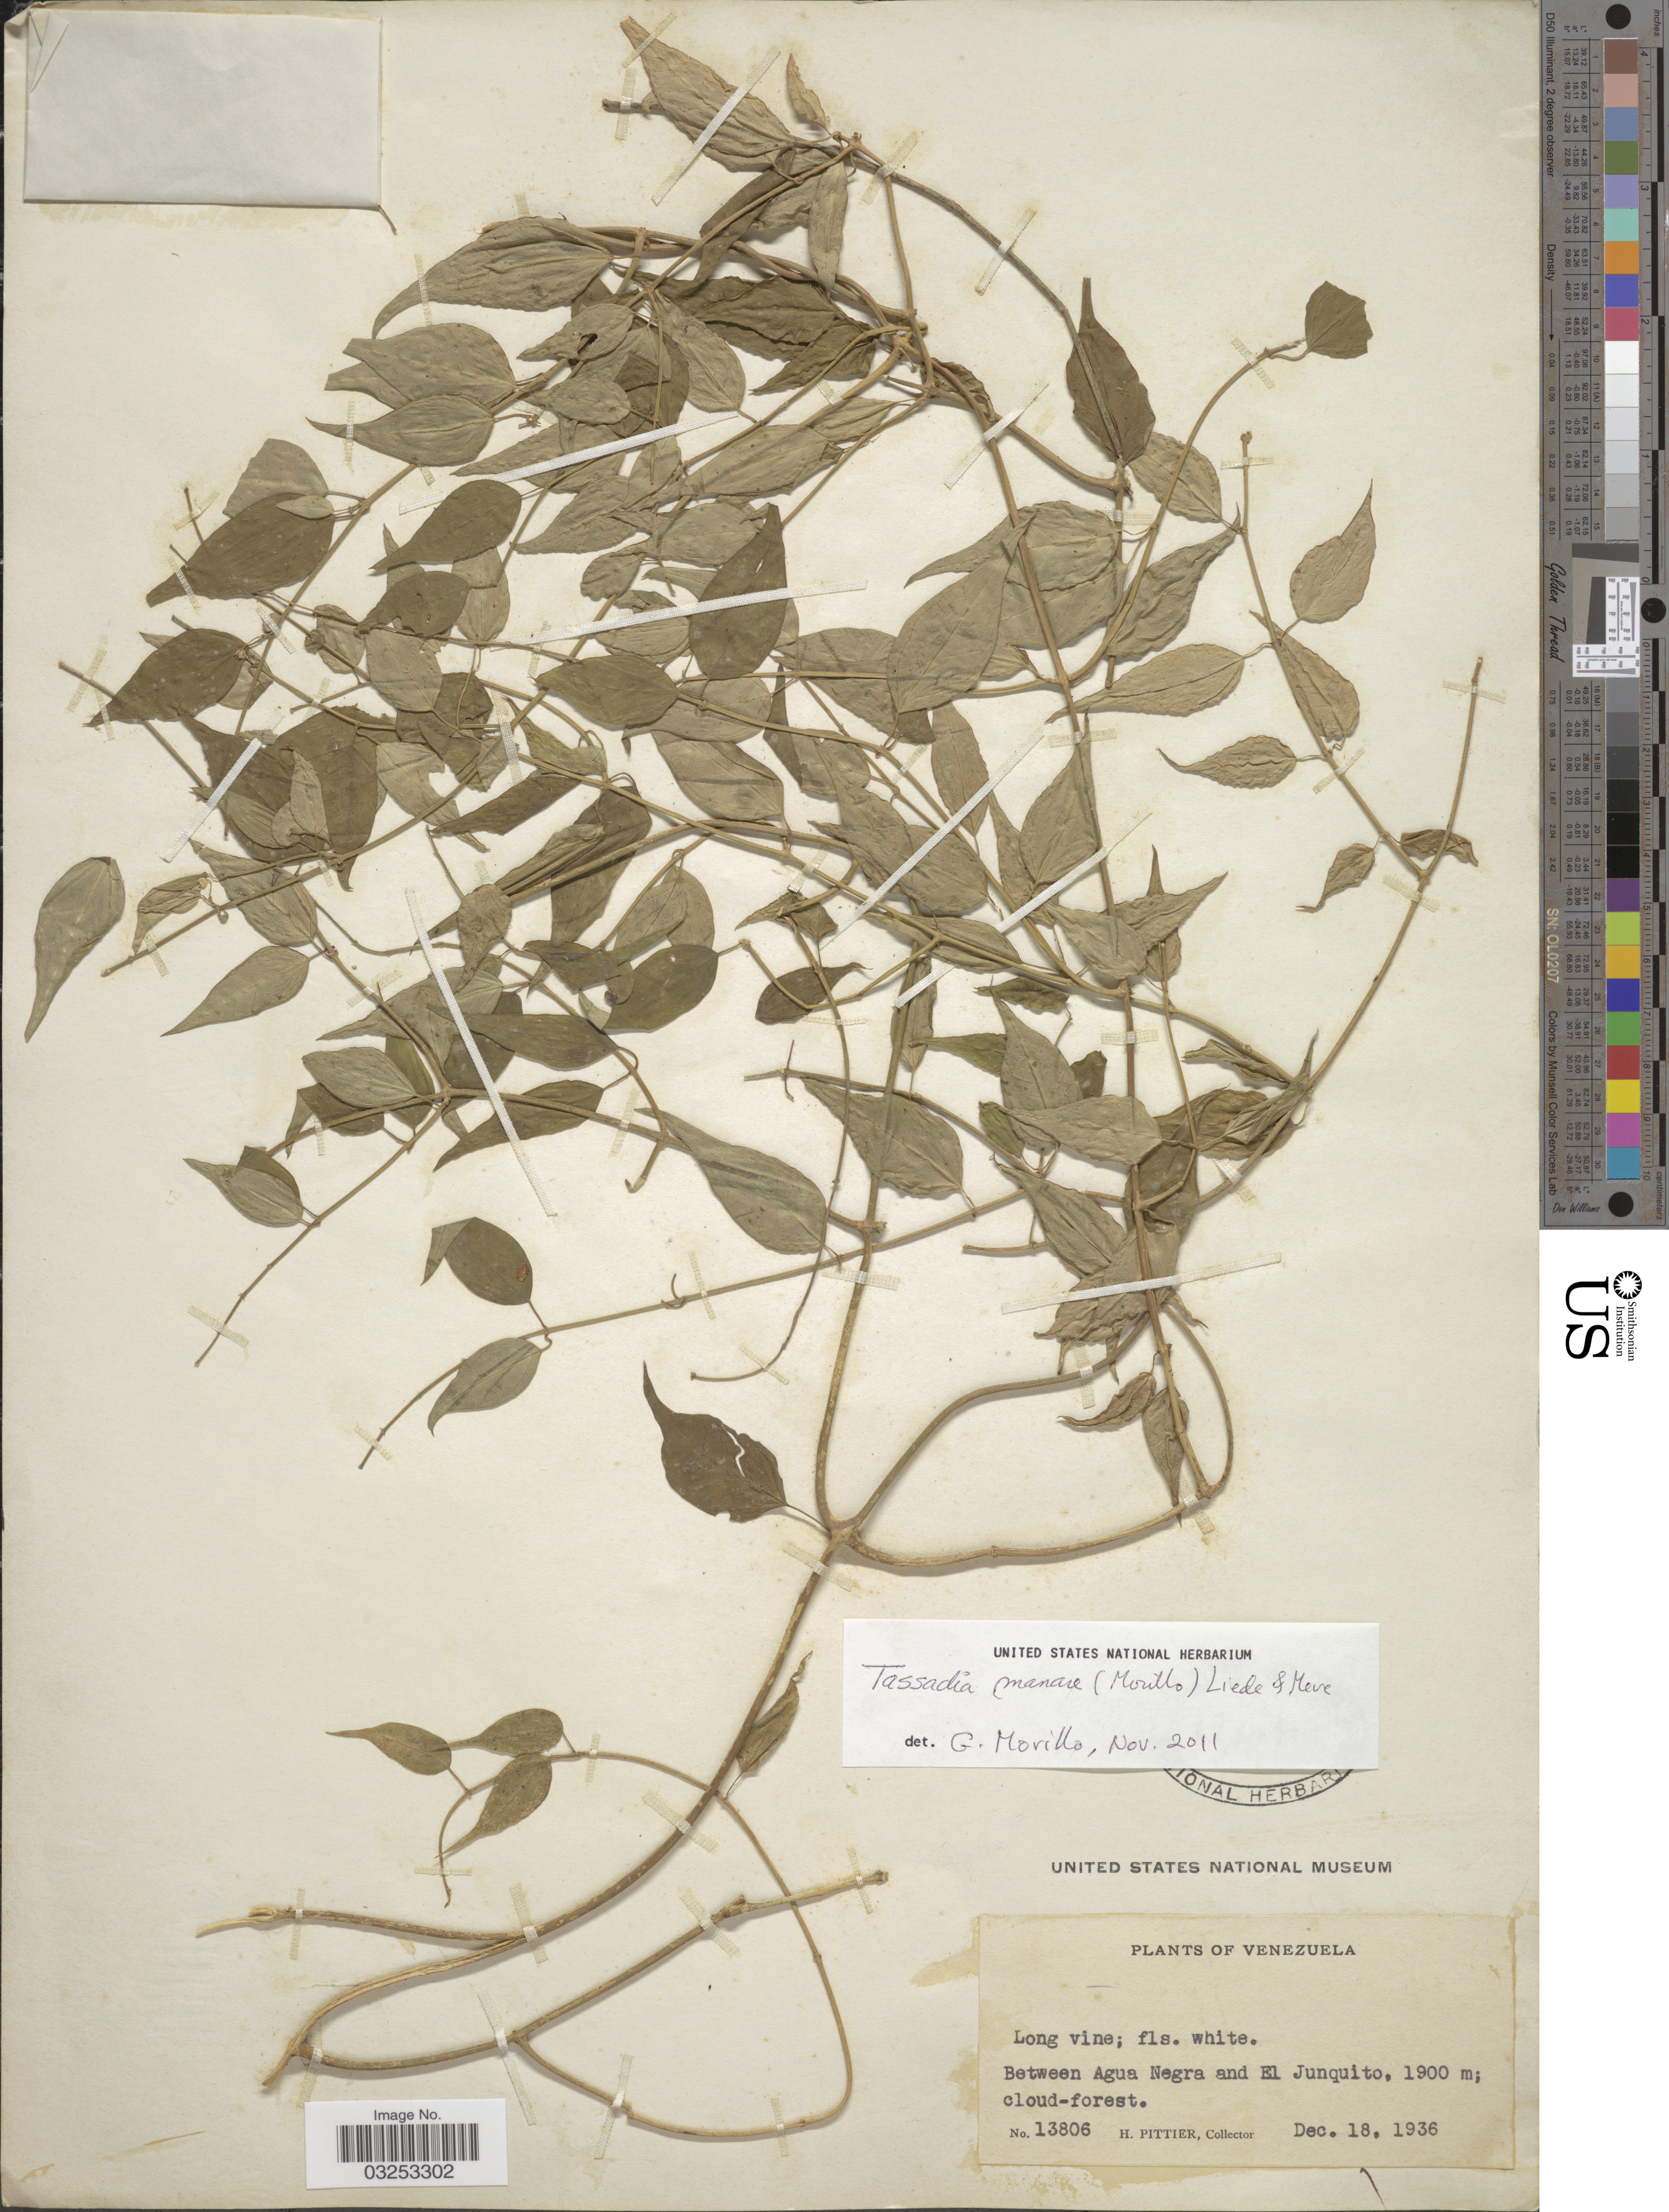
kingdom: Plantae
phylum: Tracheophyta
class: Magnoliopsida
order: Gentianales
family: Apocynaceae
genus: Tassadia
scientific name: Tassadia manarae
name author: (Morillo) Liede & Meve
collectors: H. F. Pittier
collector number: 13806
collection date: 1936-12-18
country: Venezuela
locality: Between Agua Negra and El Junquito.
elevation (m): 1900